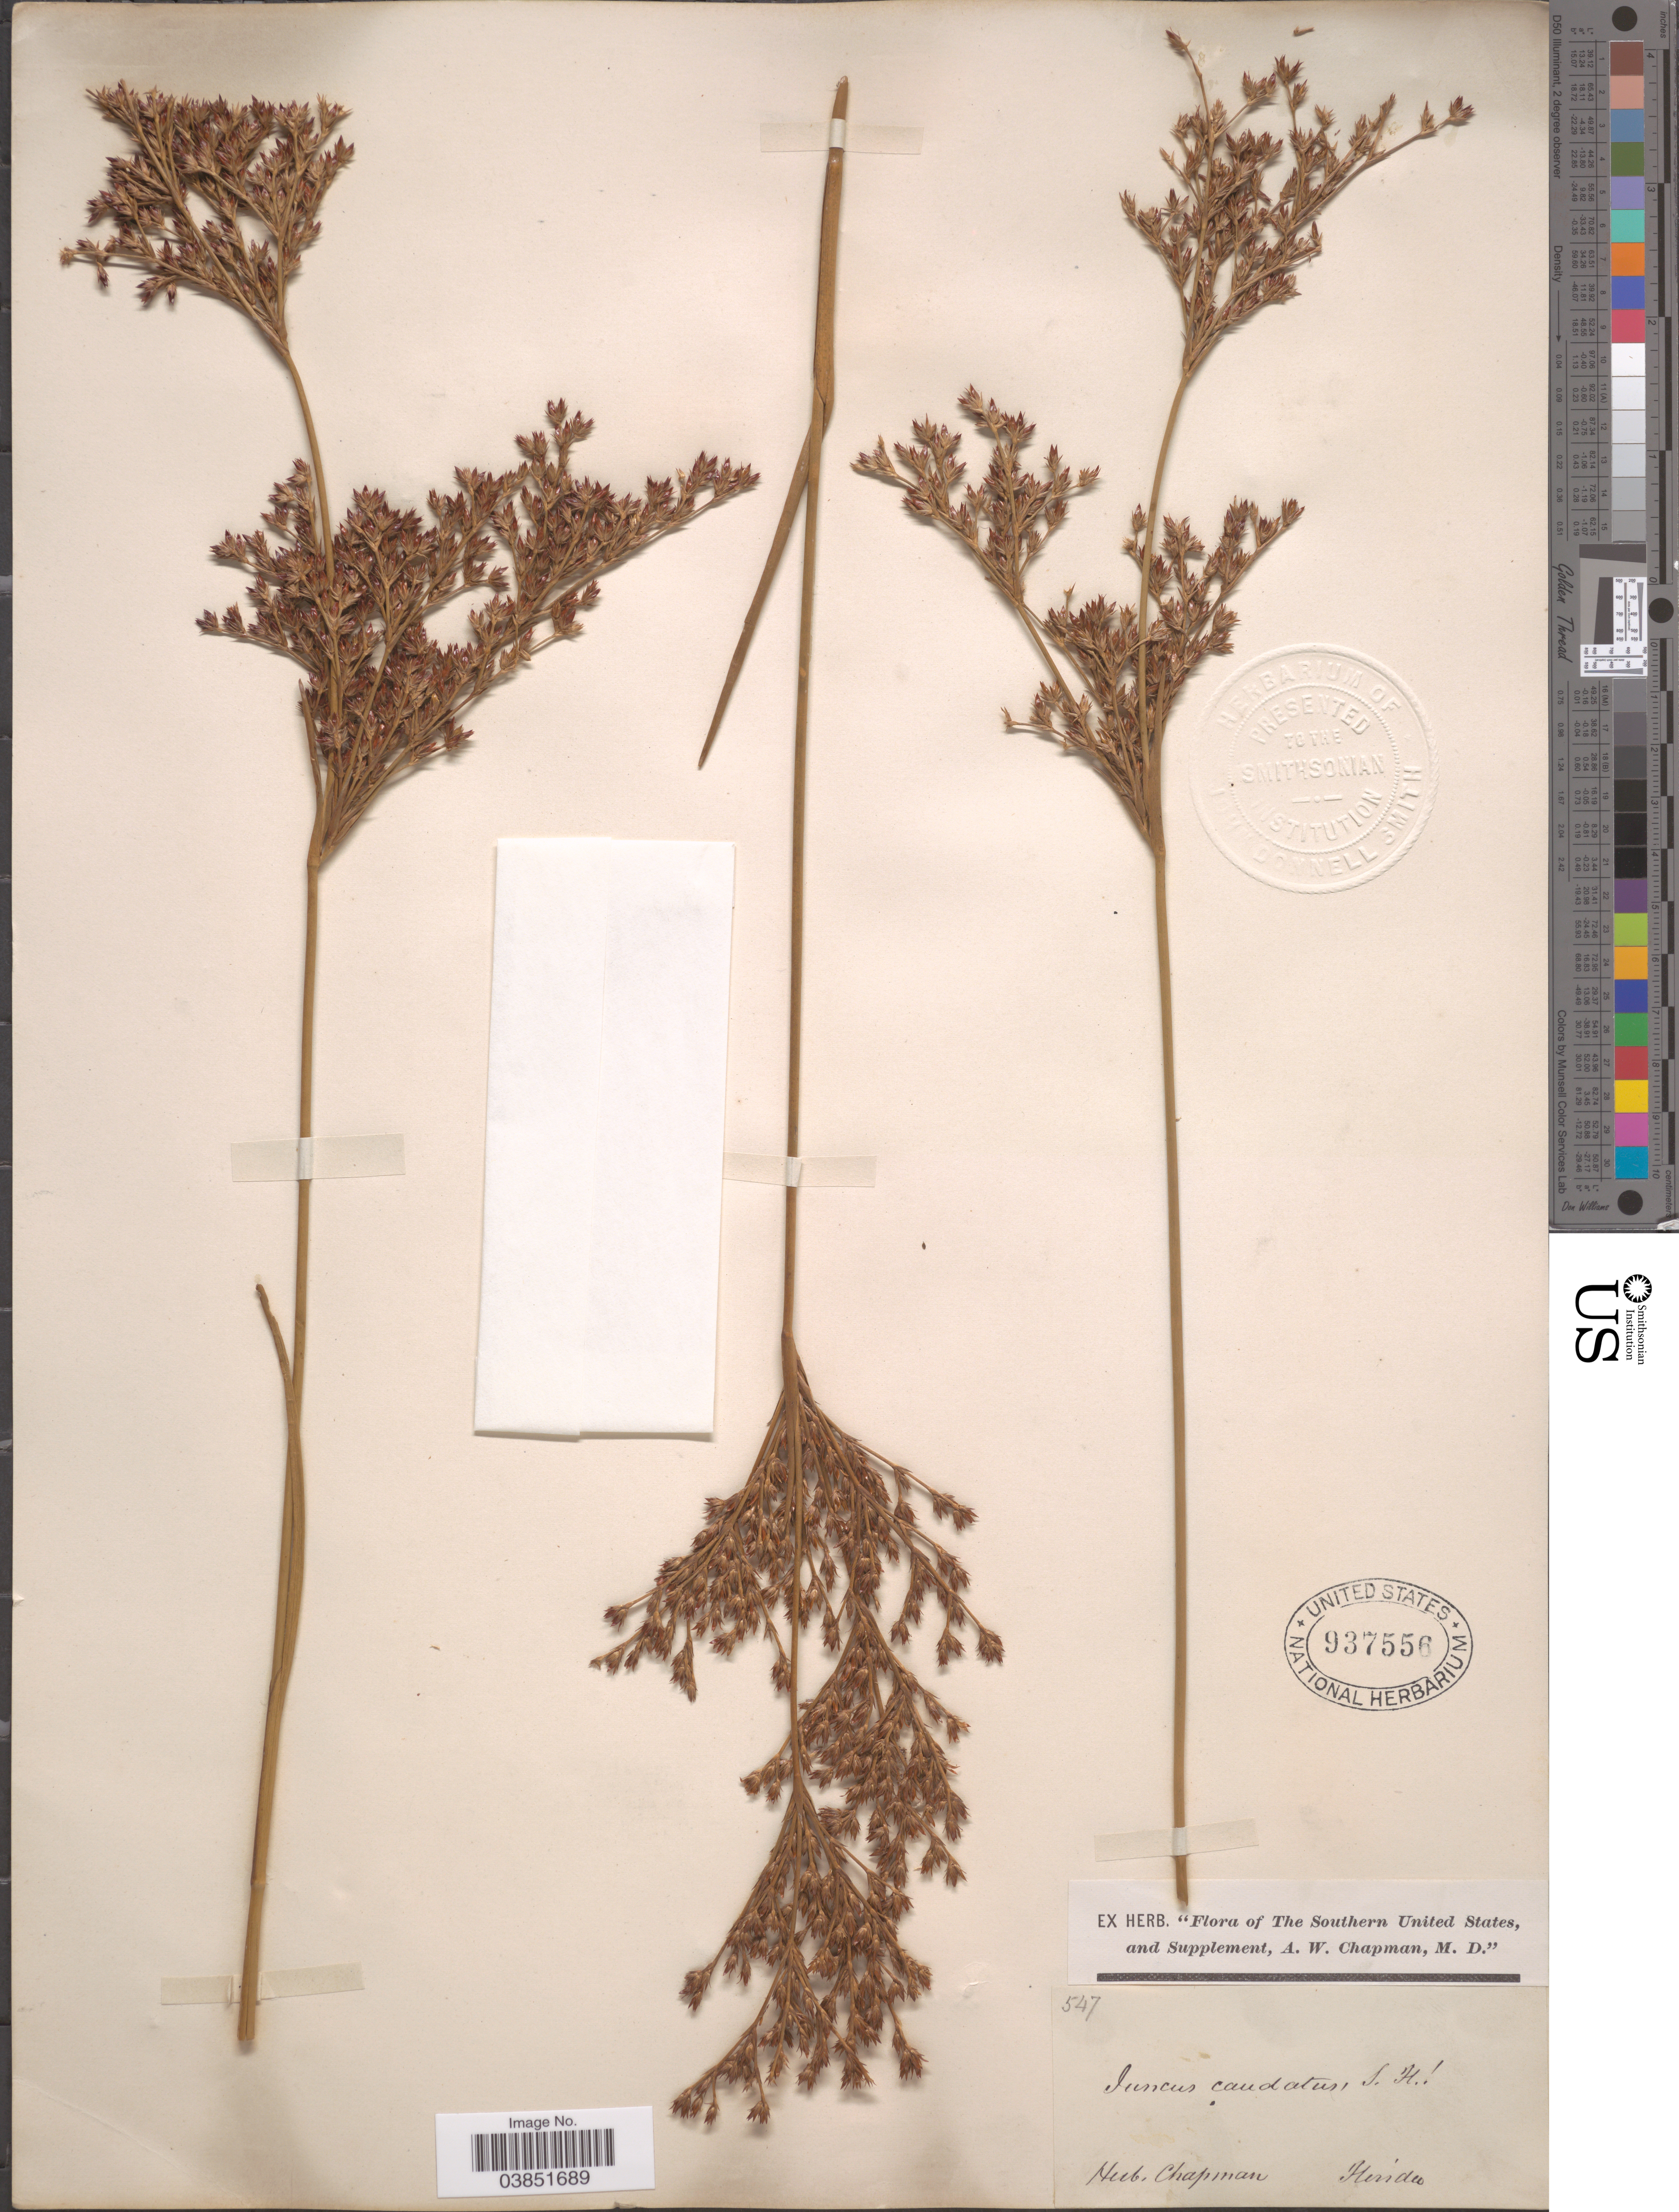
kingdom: Plantae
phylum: Tracheophyta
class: Liliopsida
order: Poales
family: Juncaceae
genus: Juncus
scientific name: Juncus caudatus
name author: Chapm.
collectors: ex herb. A.W. Chapman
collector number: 547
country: United States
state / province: Florida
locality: The Southern United States.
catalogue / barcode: US 937556